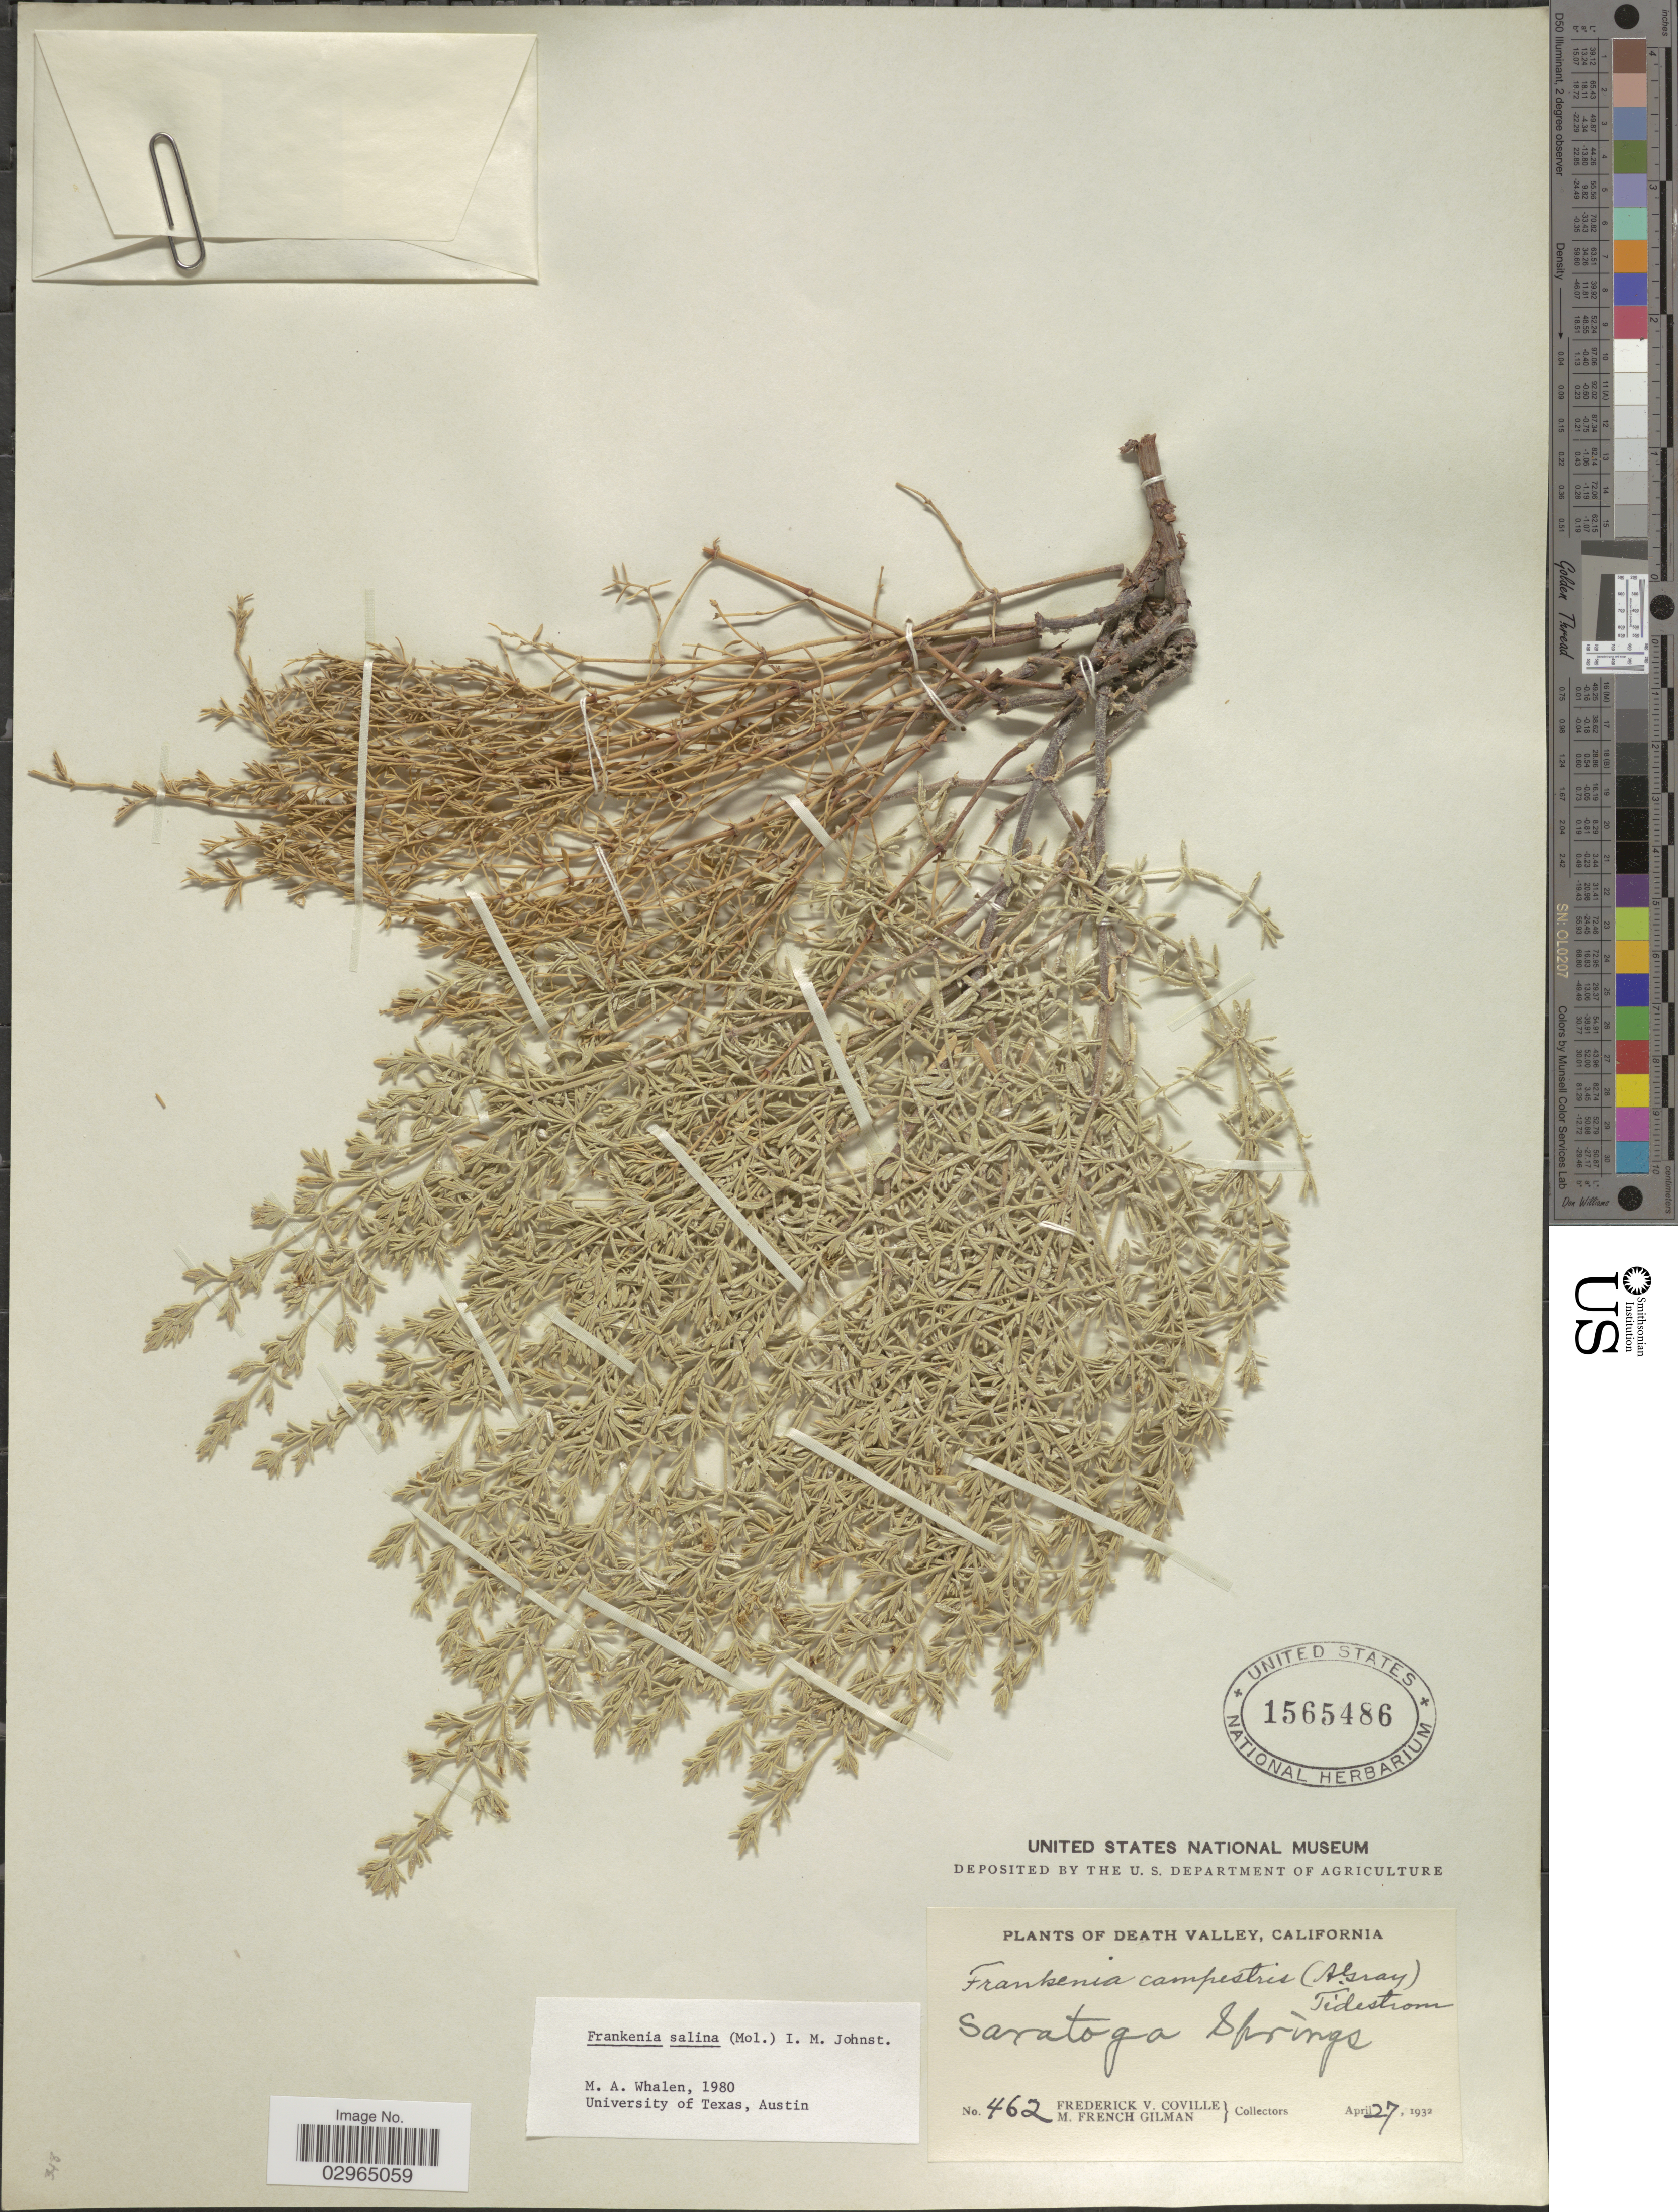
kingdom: Plantae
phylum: Tracheophyta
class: Magnoliopsida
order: Caryophyllales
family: Frankeniaceae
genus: Frankenia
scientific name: Frankenia salina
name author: (Molina) I.M. Johnst.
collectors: F. V. Coville & M. F. Gilman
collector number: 462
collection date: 1932-04-27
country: United States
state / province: California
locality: Death Valley. Saratoga Springs.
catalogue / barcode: US 1565486